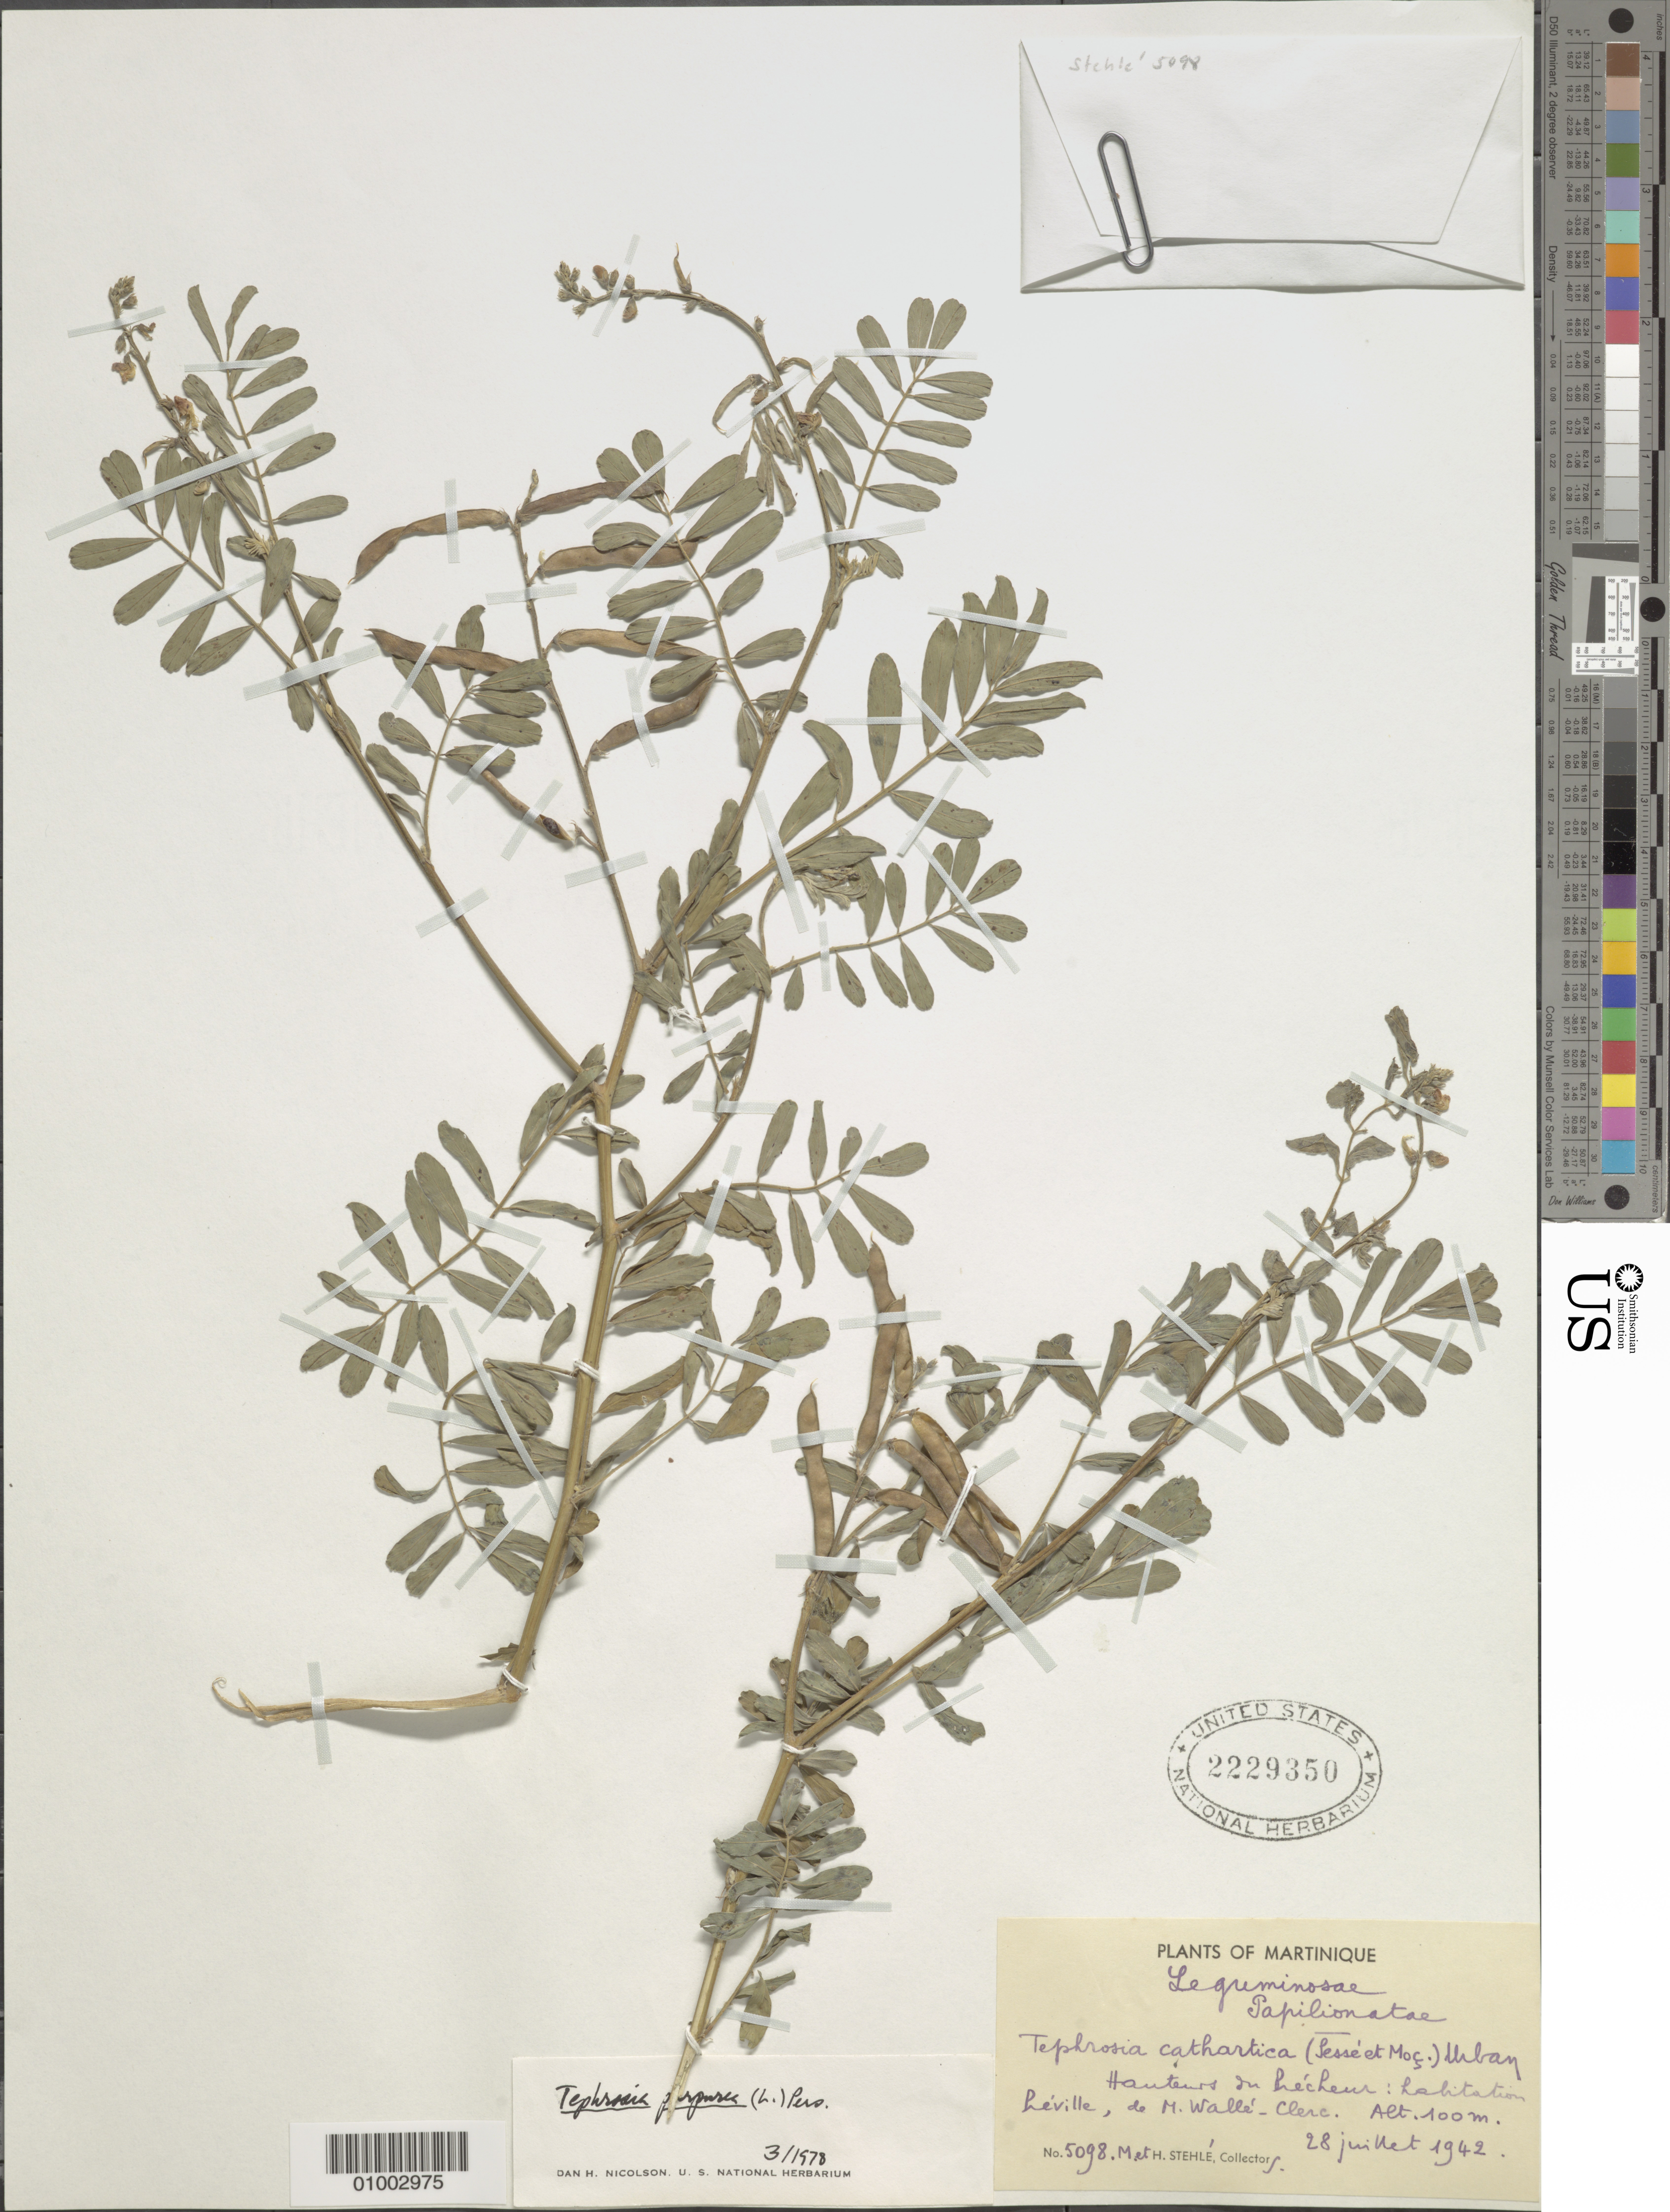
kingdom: Plantae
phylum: Tracheophyta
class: Magnoliopsida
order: Fabales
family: Fabaceae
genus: Tephrosia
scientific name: Tephrosia purpurea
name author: (L.) Pers.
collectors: H. Stehlé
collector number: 5098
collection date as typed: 28 Jul 1942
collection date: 1942-07-28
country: Martinique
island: Martinique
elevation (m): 100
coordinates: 0 N, 0 E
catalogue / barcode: US 2229350